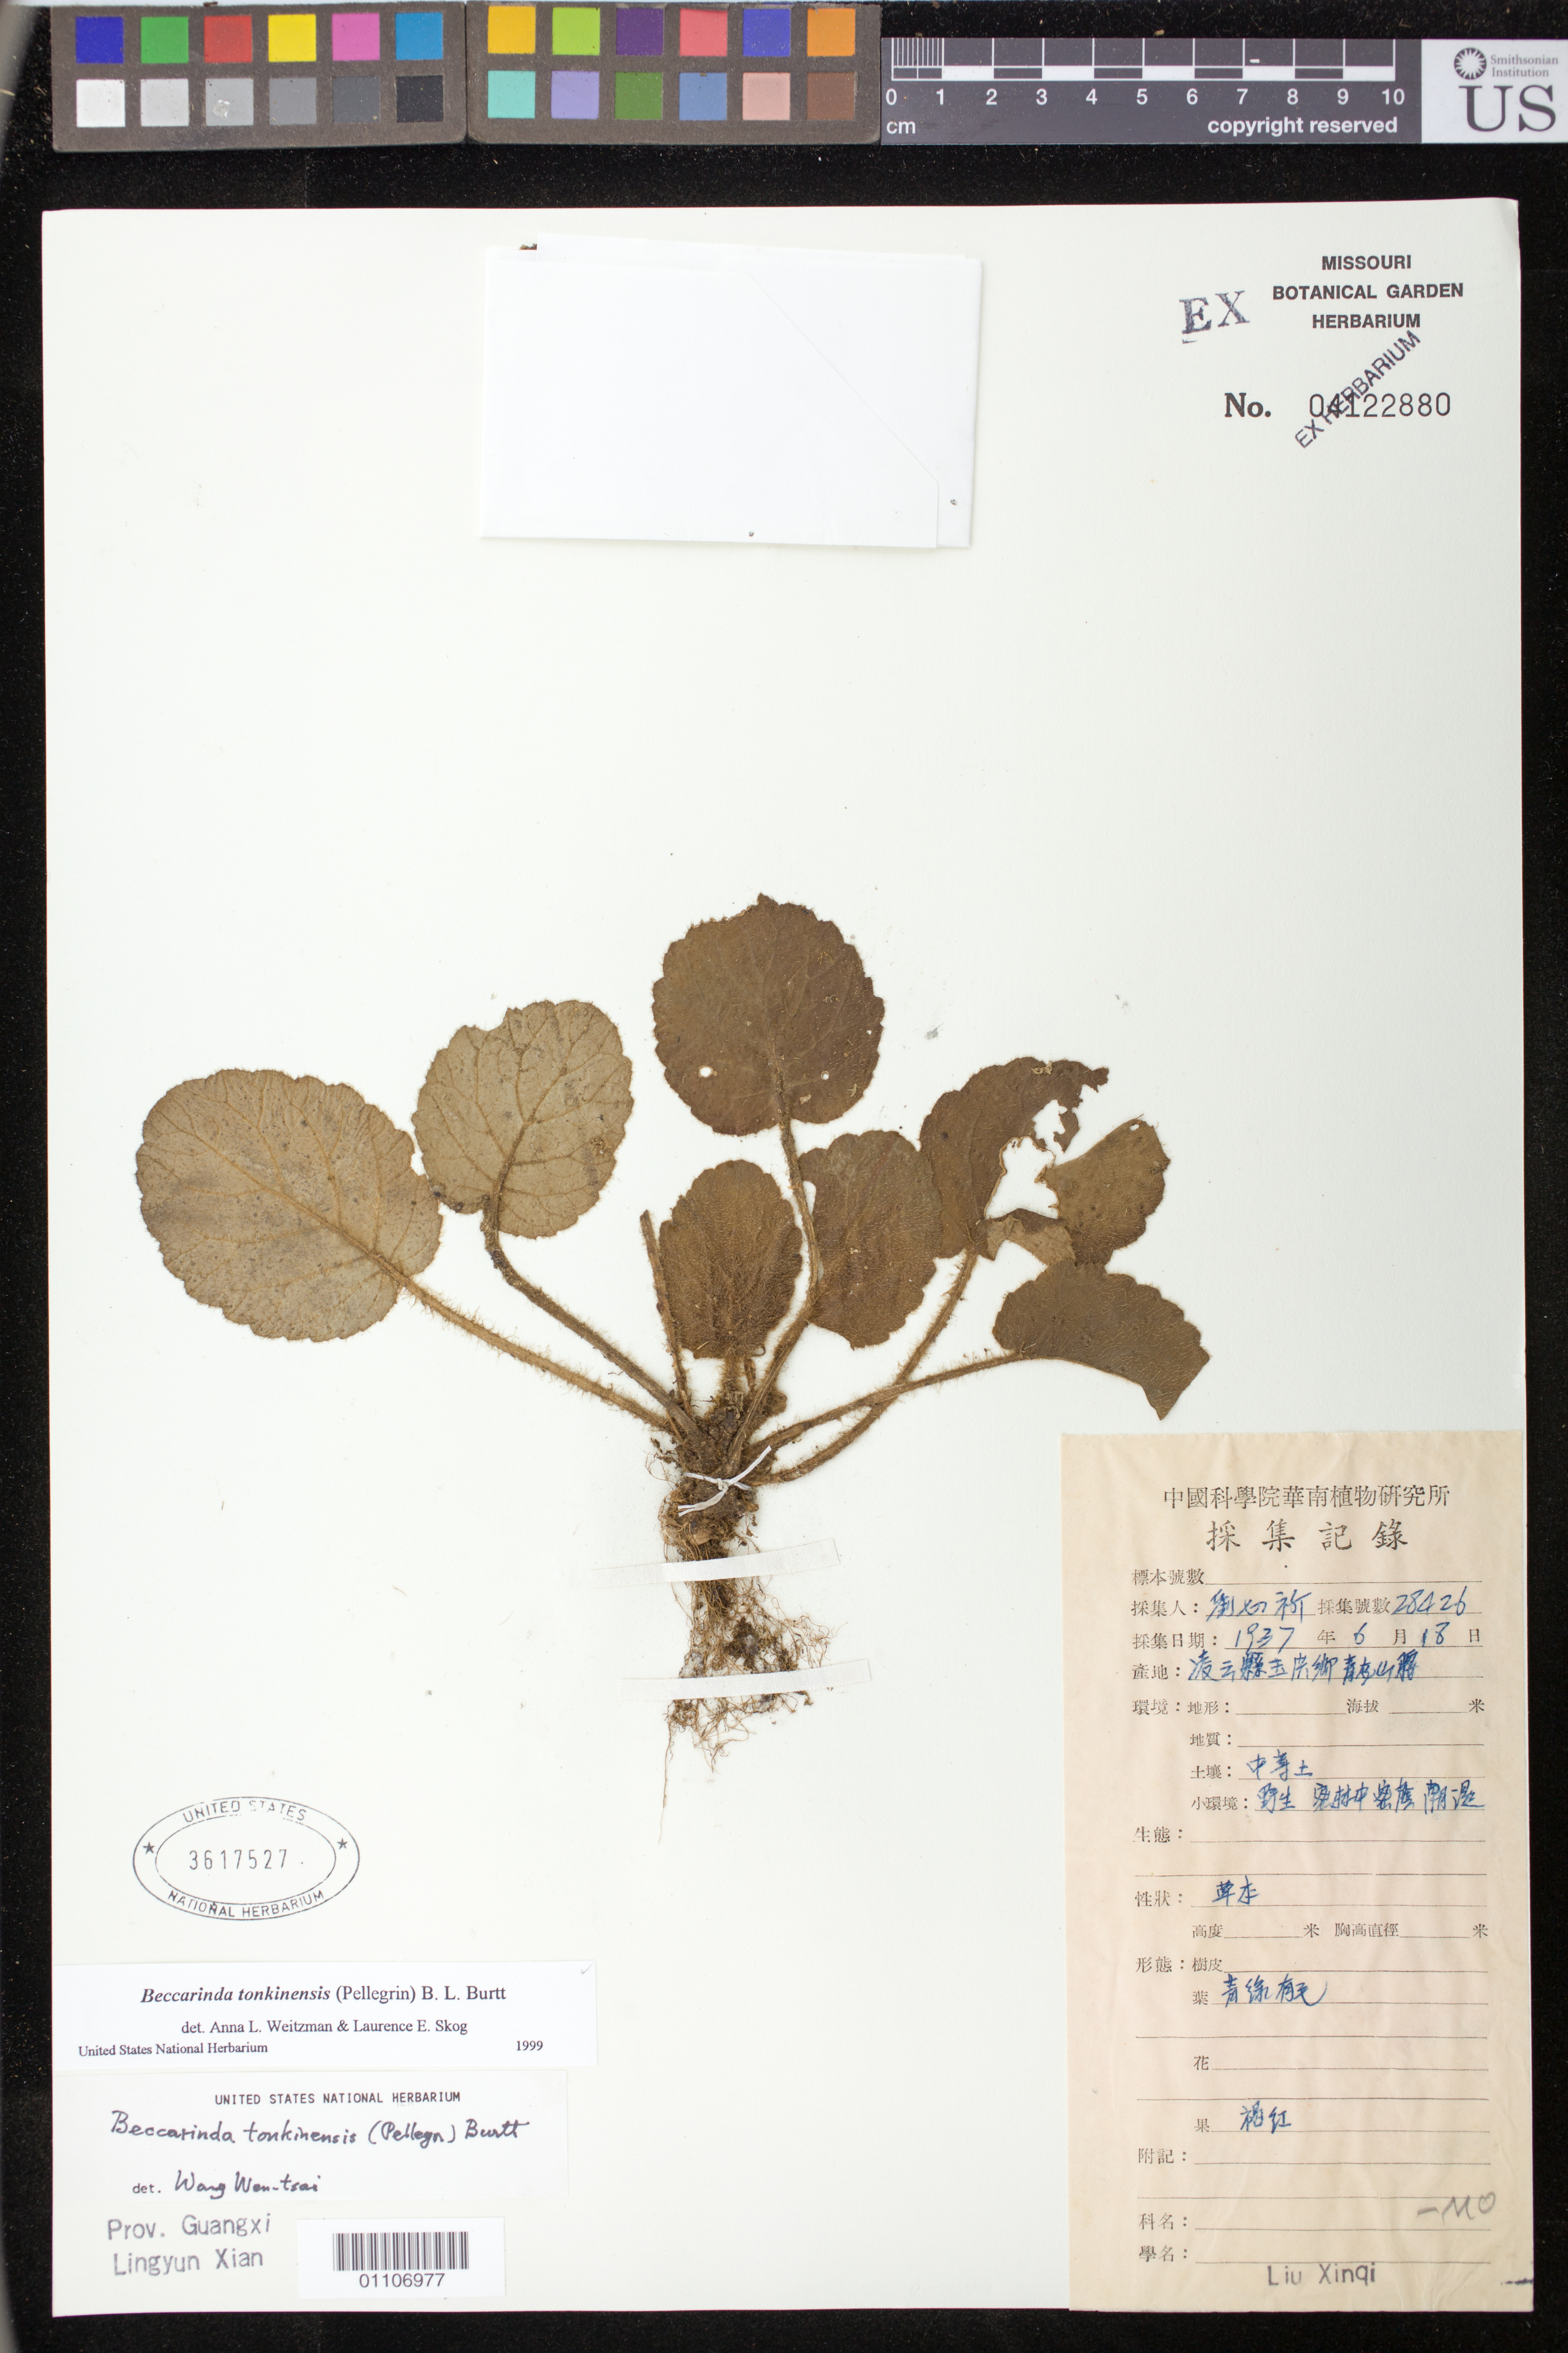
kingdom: Plantae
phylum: Tracheophyta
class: Magnoliopsida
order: Lamiales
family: Gesneriaceae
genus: Beccarinda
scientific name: Beccarinda tonkinensis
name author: (Pellegr.) B.L. Burtt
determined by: Skog, L. E.; Weitzman, A. L.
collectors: X. Liu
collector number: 28426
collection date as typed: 18 Jun 1937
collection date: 1937-06-18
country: China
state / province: Guangxi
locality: Lingyun Xian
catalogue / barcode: US 3617527